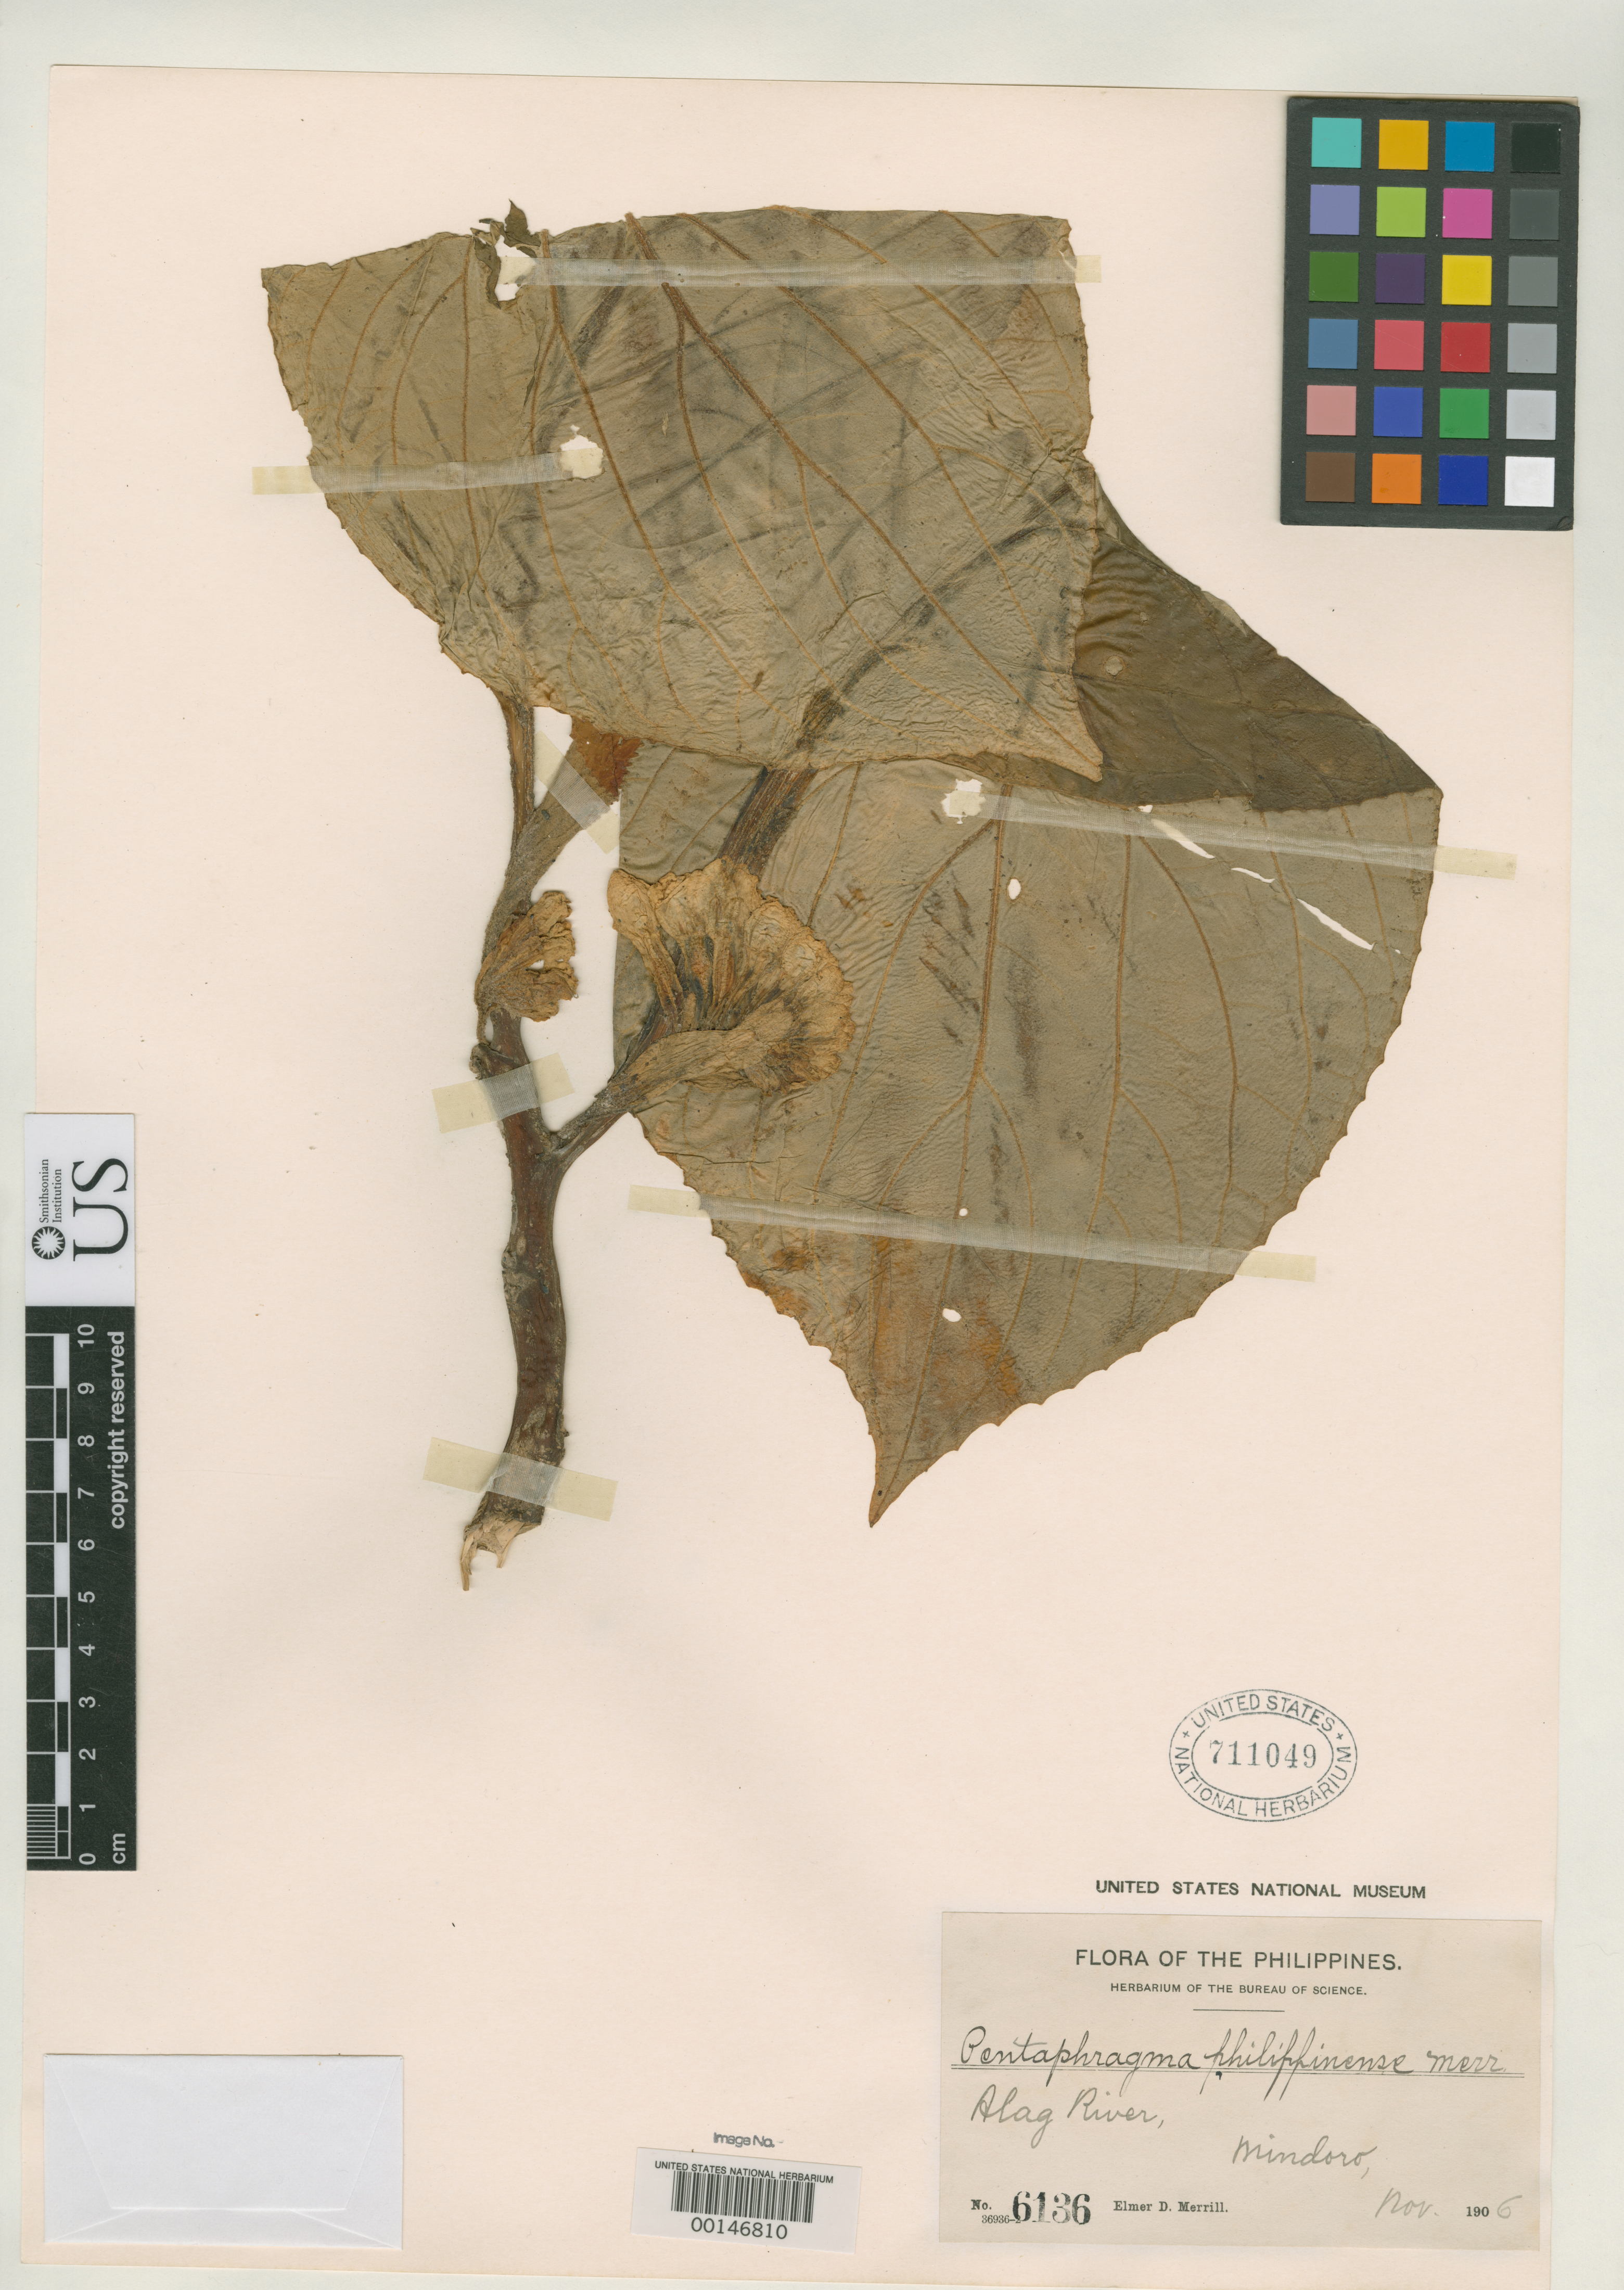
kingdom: Plantae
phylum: Tracheophyta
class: Magnoliopsida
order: Asterales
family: Pentaphragmataceae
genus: Pentaphragma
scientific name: Pentaphragma philippinensis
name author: Merr.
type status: Isosyntype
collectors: E. D. Merrill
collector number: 6136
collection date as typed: Nov 1906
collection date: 1906-11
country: Philippines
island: Mindoro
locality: Alag River.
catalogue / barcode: US 711049